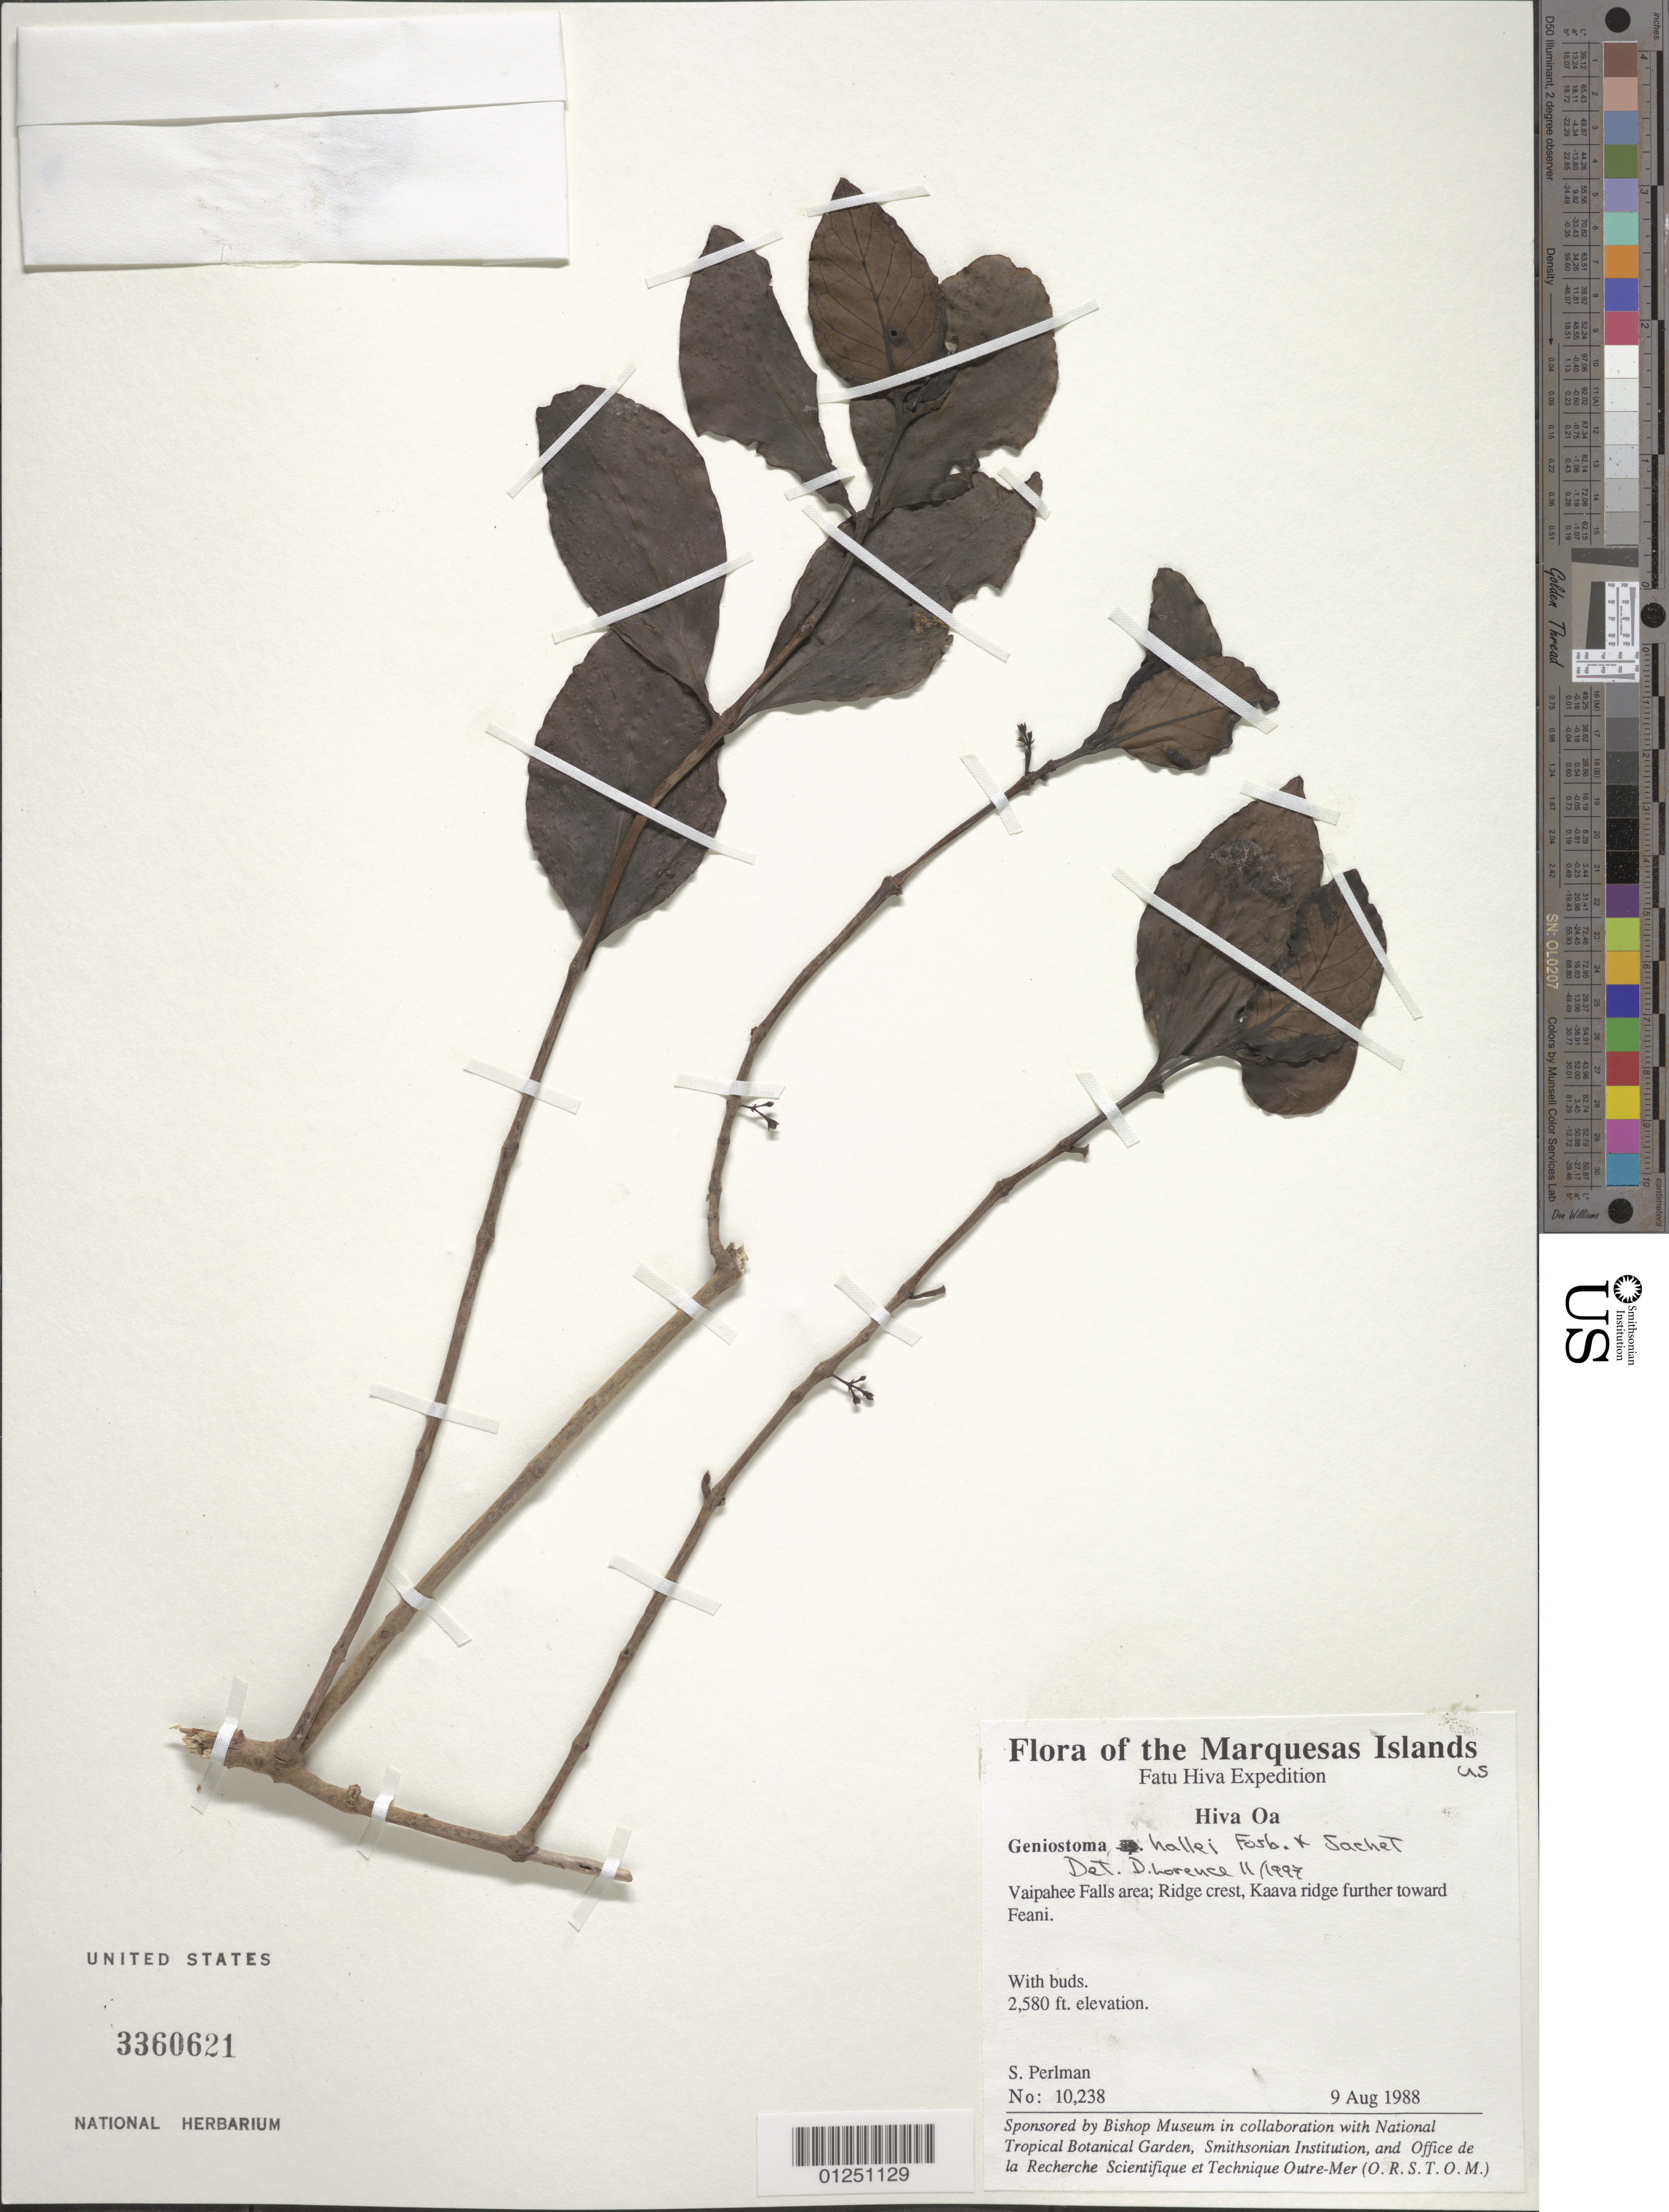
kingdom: Plantae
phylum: Tracheophyta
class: Magnoliopsida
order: Gentianales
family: Loganiaceae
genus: Geniostoma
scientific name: Geniostoma hallei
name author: Fosberg & Sachet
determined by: Lorence, David H., (PTBG), National Tropical Botanical Garden (UNITED STATES)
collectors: S. P. Perlman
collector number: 10238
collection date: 1988-08-09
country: French Polynesia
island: Hiva Oa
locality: Vaipahee Falls area, ridge crest, Kaava ridge further toward Feani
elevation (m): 786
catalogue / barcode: US 3360621